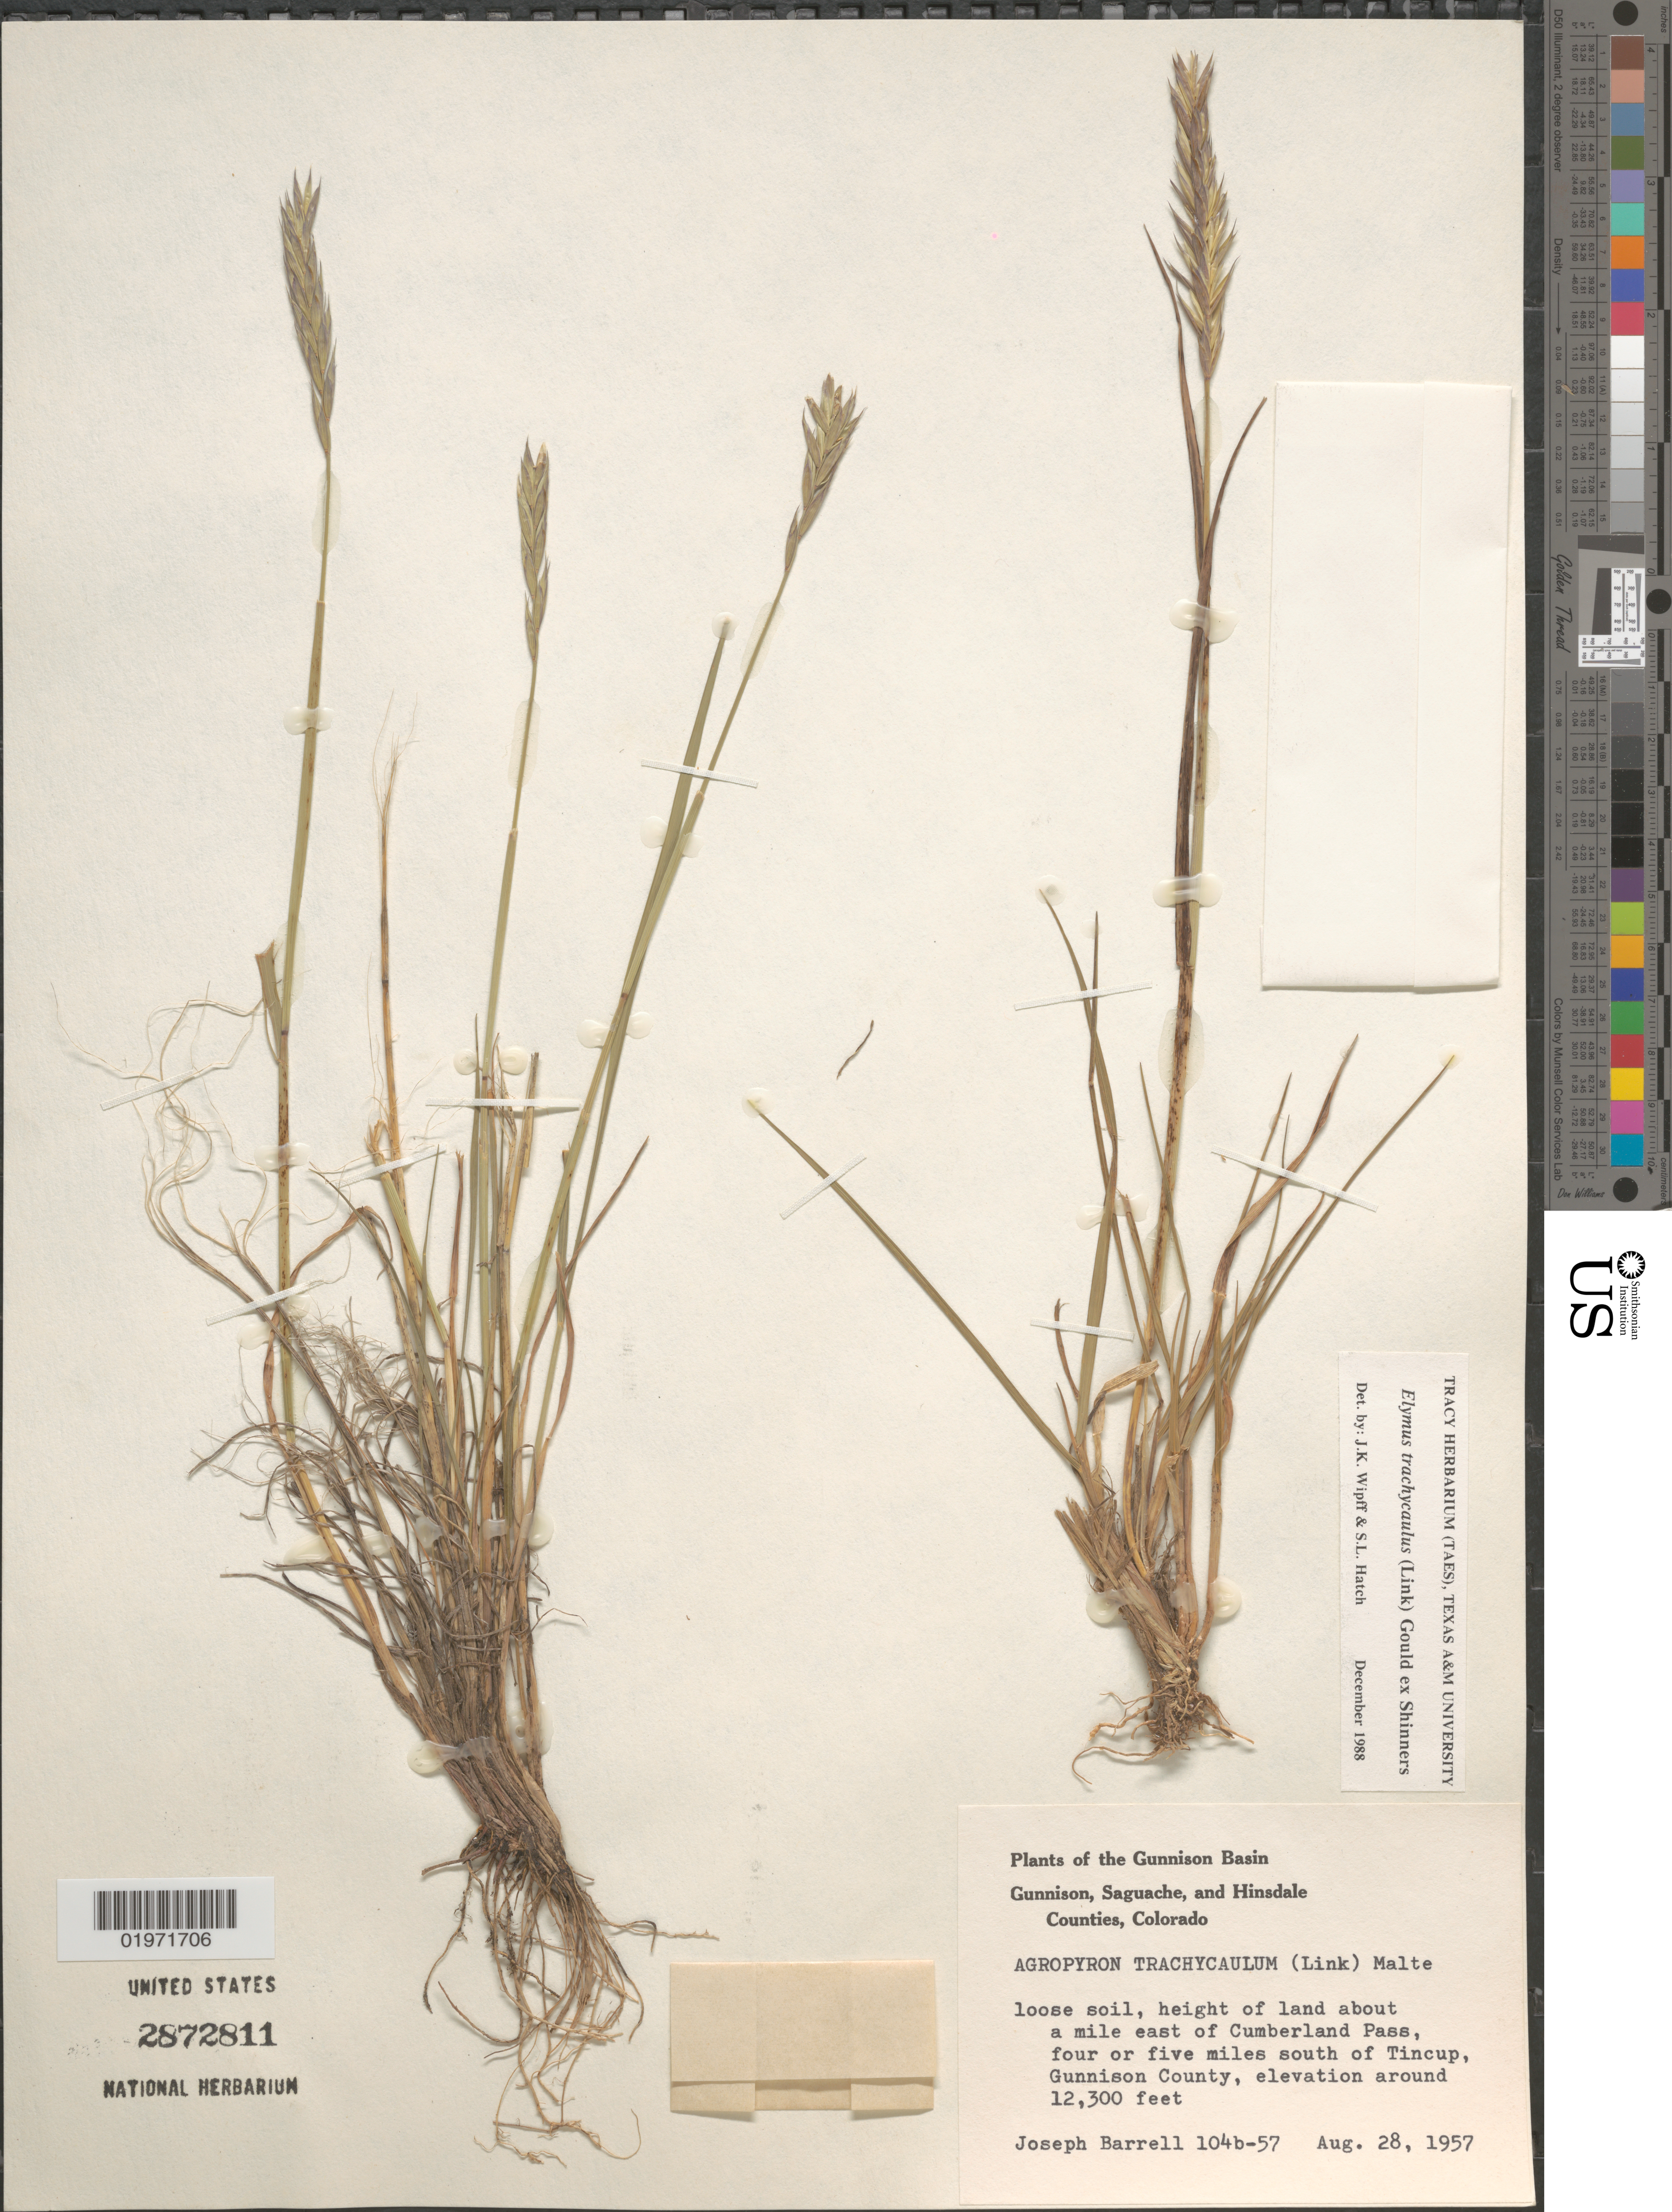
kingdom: Plantae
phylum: Tracheophyta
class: Liliopsida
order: Poales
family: Poaceae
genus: Elymus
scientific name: Elymus trachycaulus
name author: (Link) Gould ex Shinners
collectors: J. Barrell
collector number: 104b-57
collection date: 1957-08-28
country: United States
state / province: Colorado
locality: The Gunnison Basin. Loose soil, height of land about a mile east of Cumberland Pass, four or five miles south of Tincup, Gunnison County.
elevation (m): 3749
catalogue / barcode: US 2872811